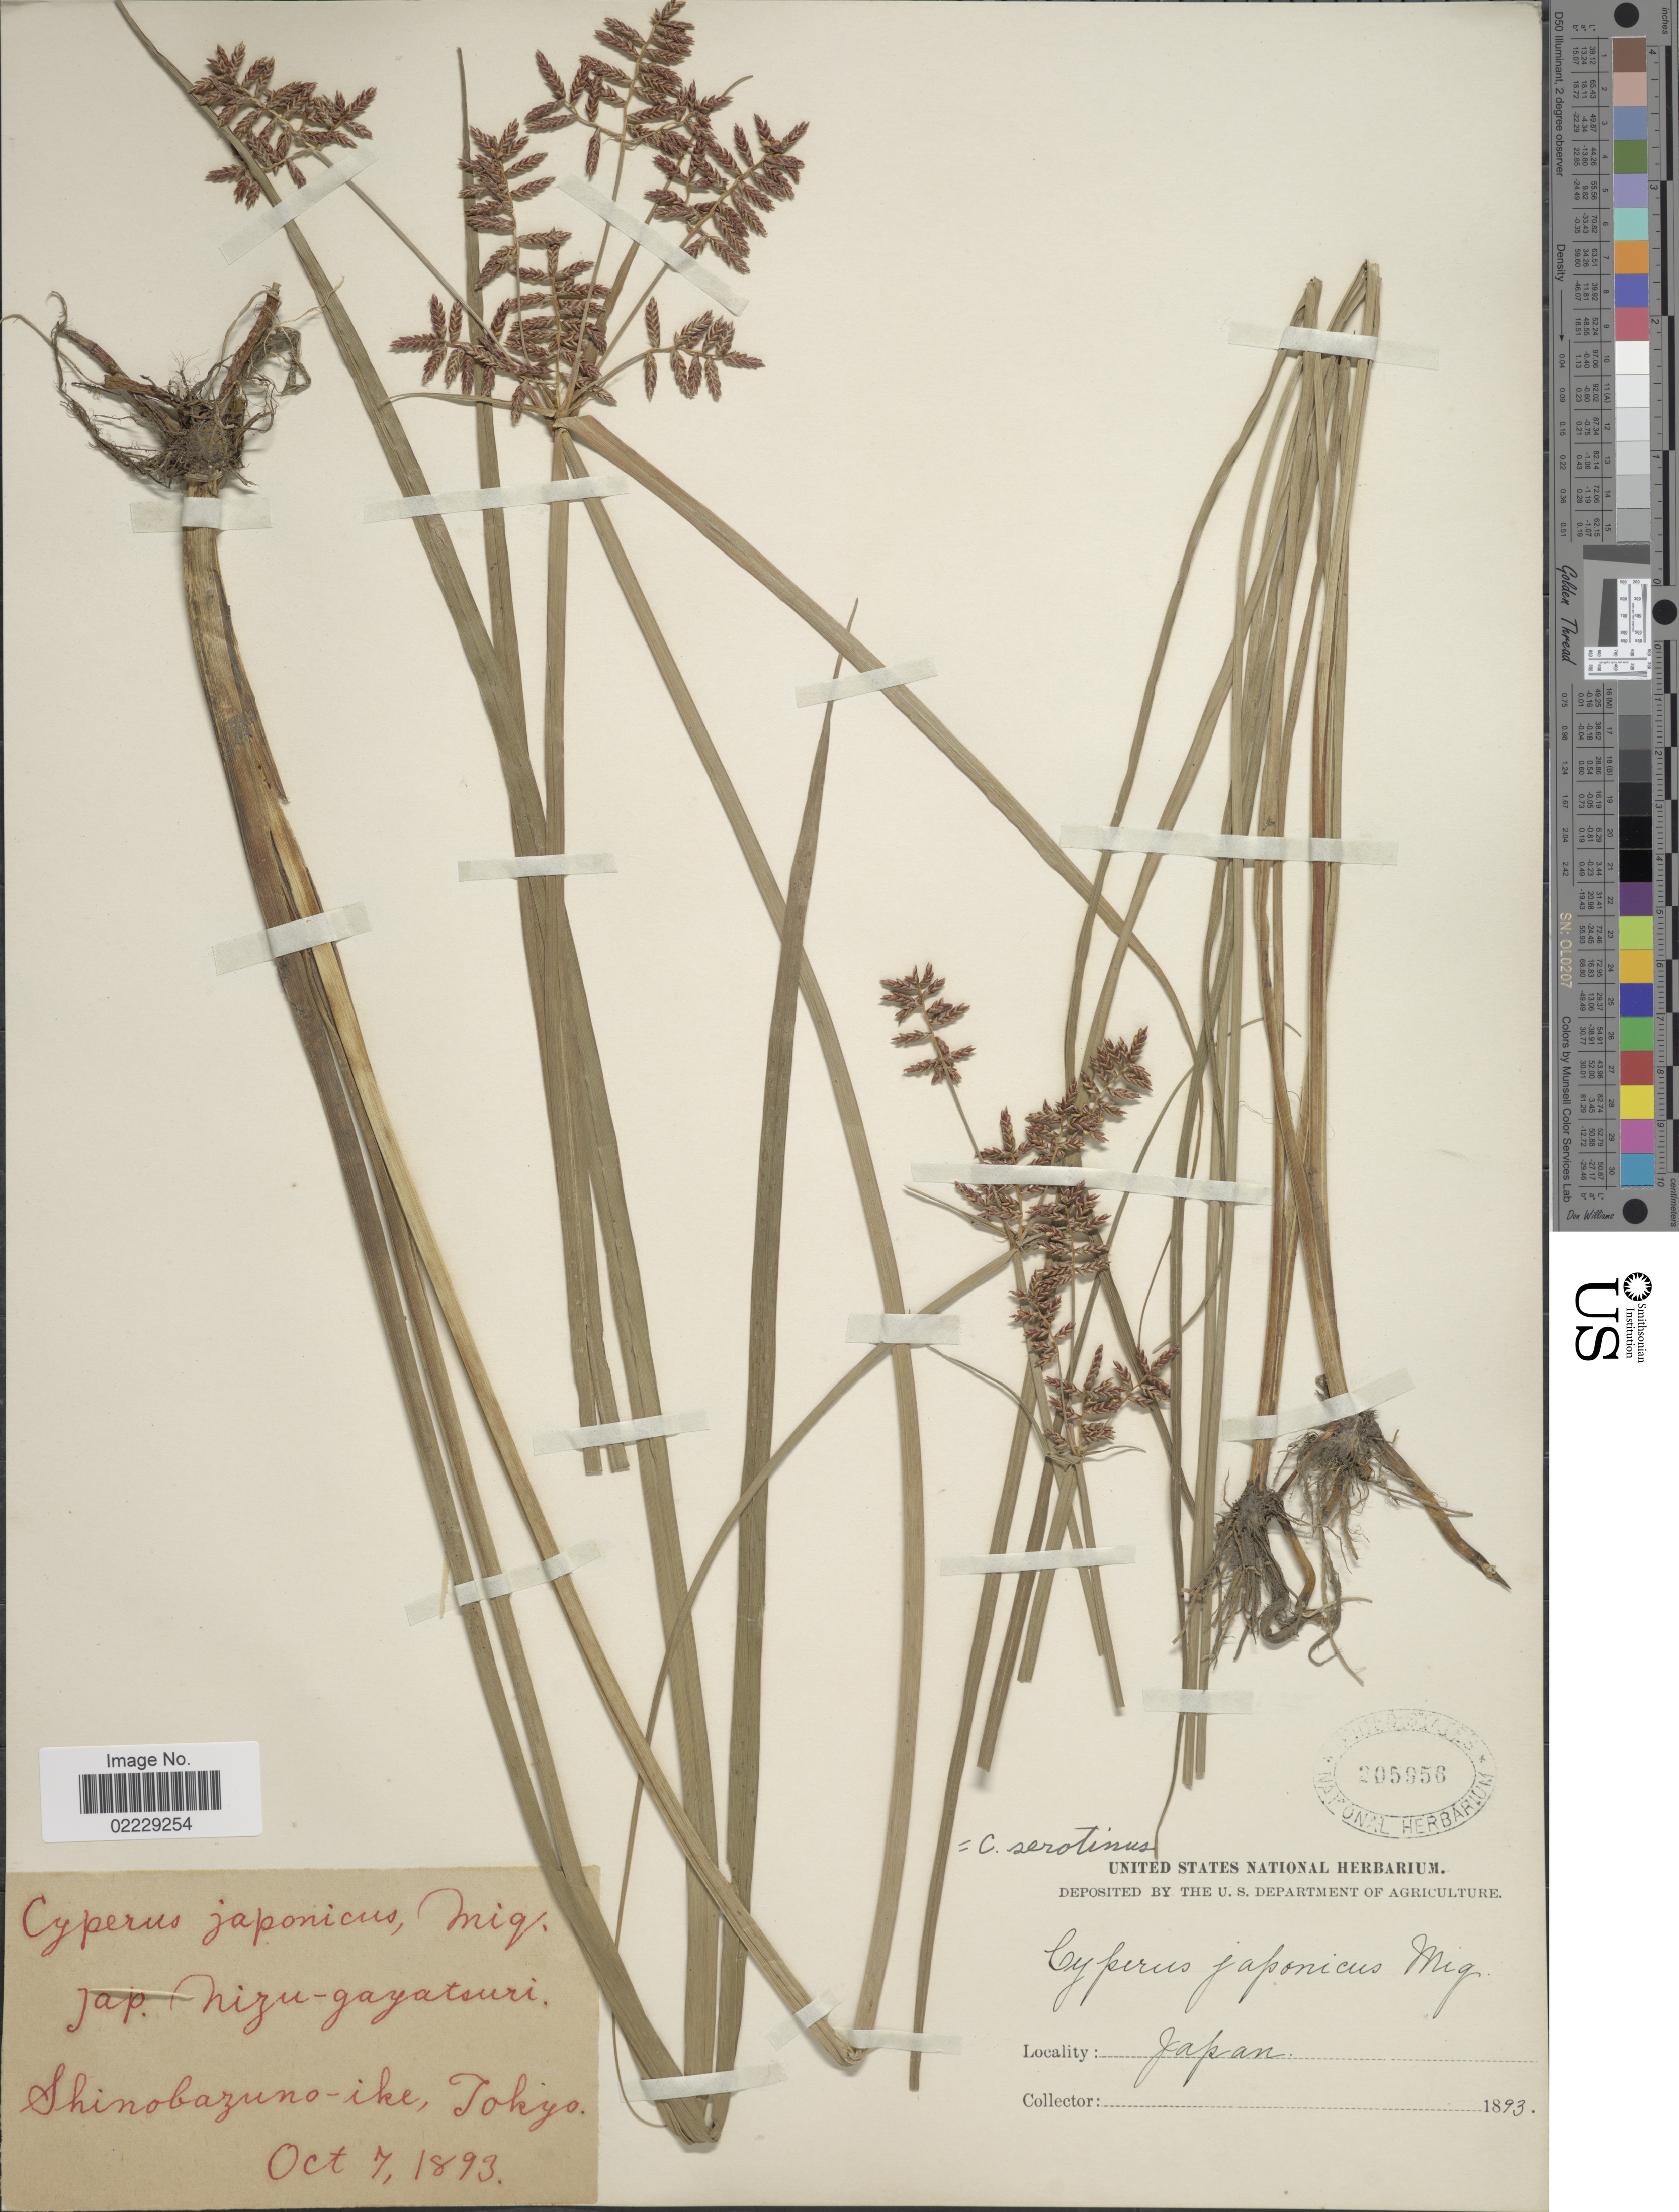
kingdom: Plantae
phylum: Tracheophyta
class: Liliopsida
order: Poales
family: Cyperaceae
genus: Cyperus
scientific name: Cyperus serotinus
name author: Rottb.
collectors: ex herb. U. S. Department of Agriculture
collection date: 1893-10-07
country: Japan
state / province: Tokyo, Federal City of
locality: Shinobazuno-ike, Tokyo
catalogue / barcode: US 205956